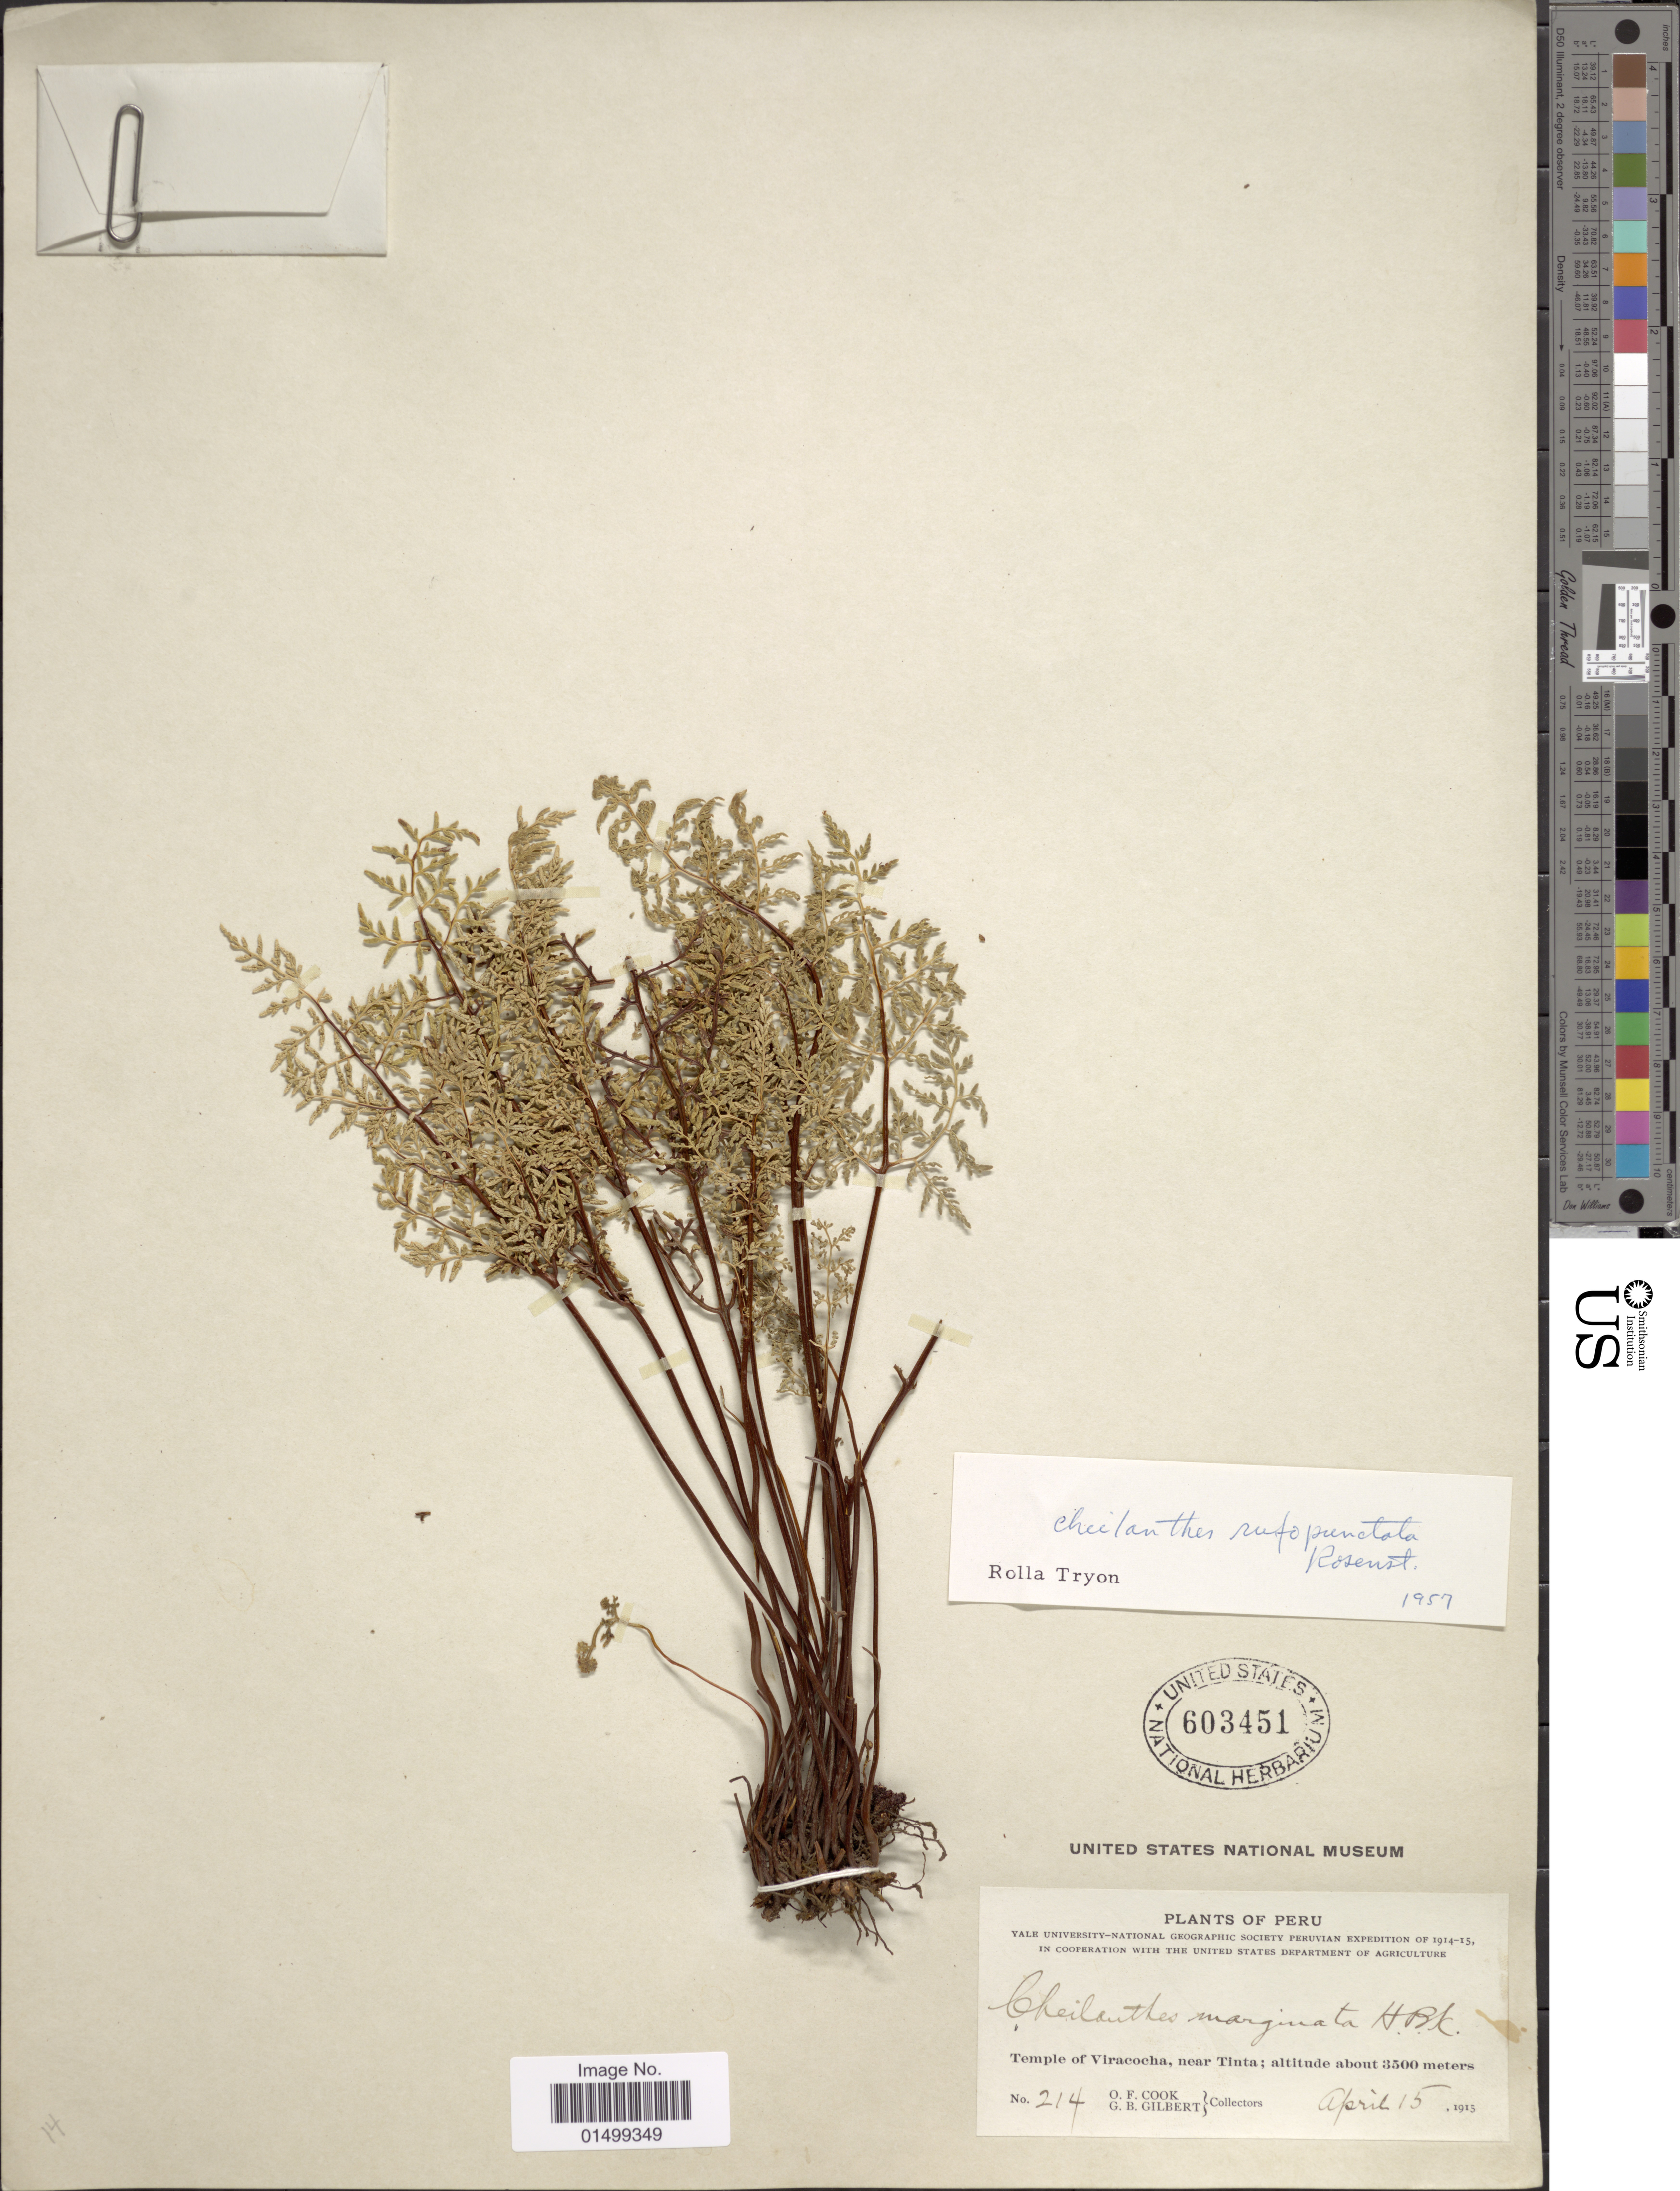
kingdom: Plantae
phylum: Tracheophyta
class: Polypodiopsida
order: Polypodiales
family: Pteridaceae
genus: Cheilanthes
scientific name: Cheilanthes rufopunctata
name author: Rosenst.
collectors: O. F. Cook & G. B. Gilbert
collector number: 214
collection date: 1915-04-15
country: Peru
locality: Temple of Viracocha, near Tinta.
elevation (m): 3500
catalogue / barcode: US 603451